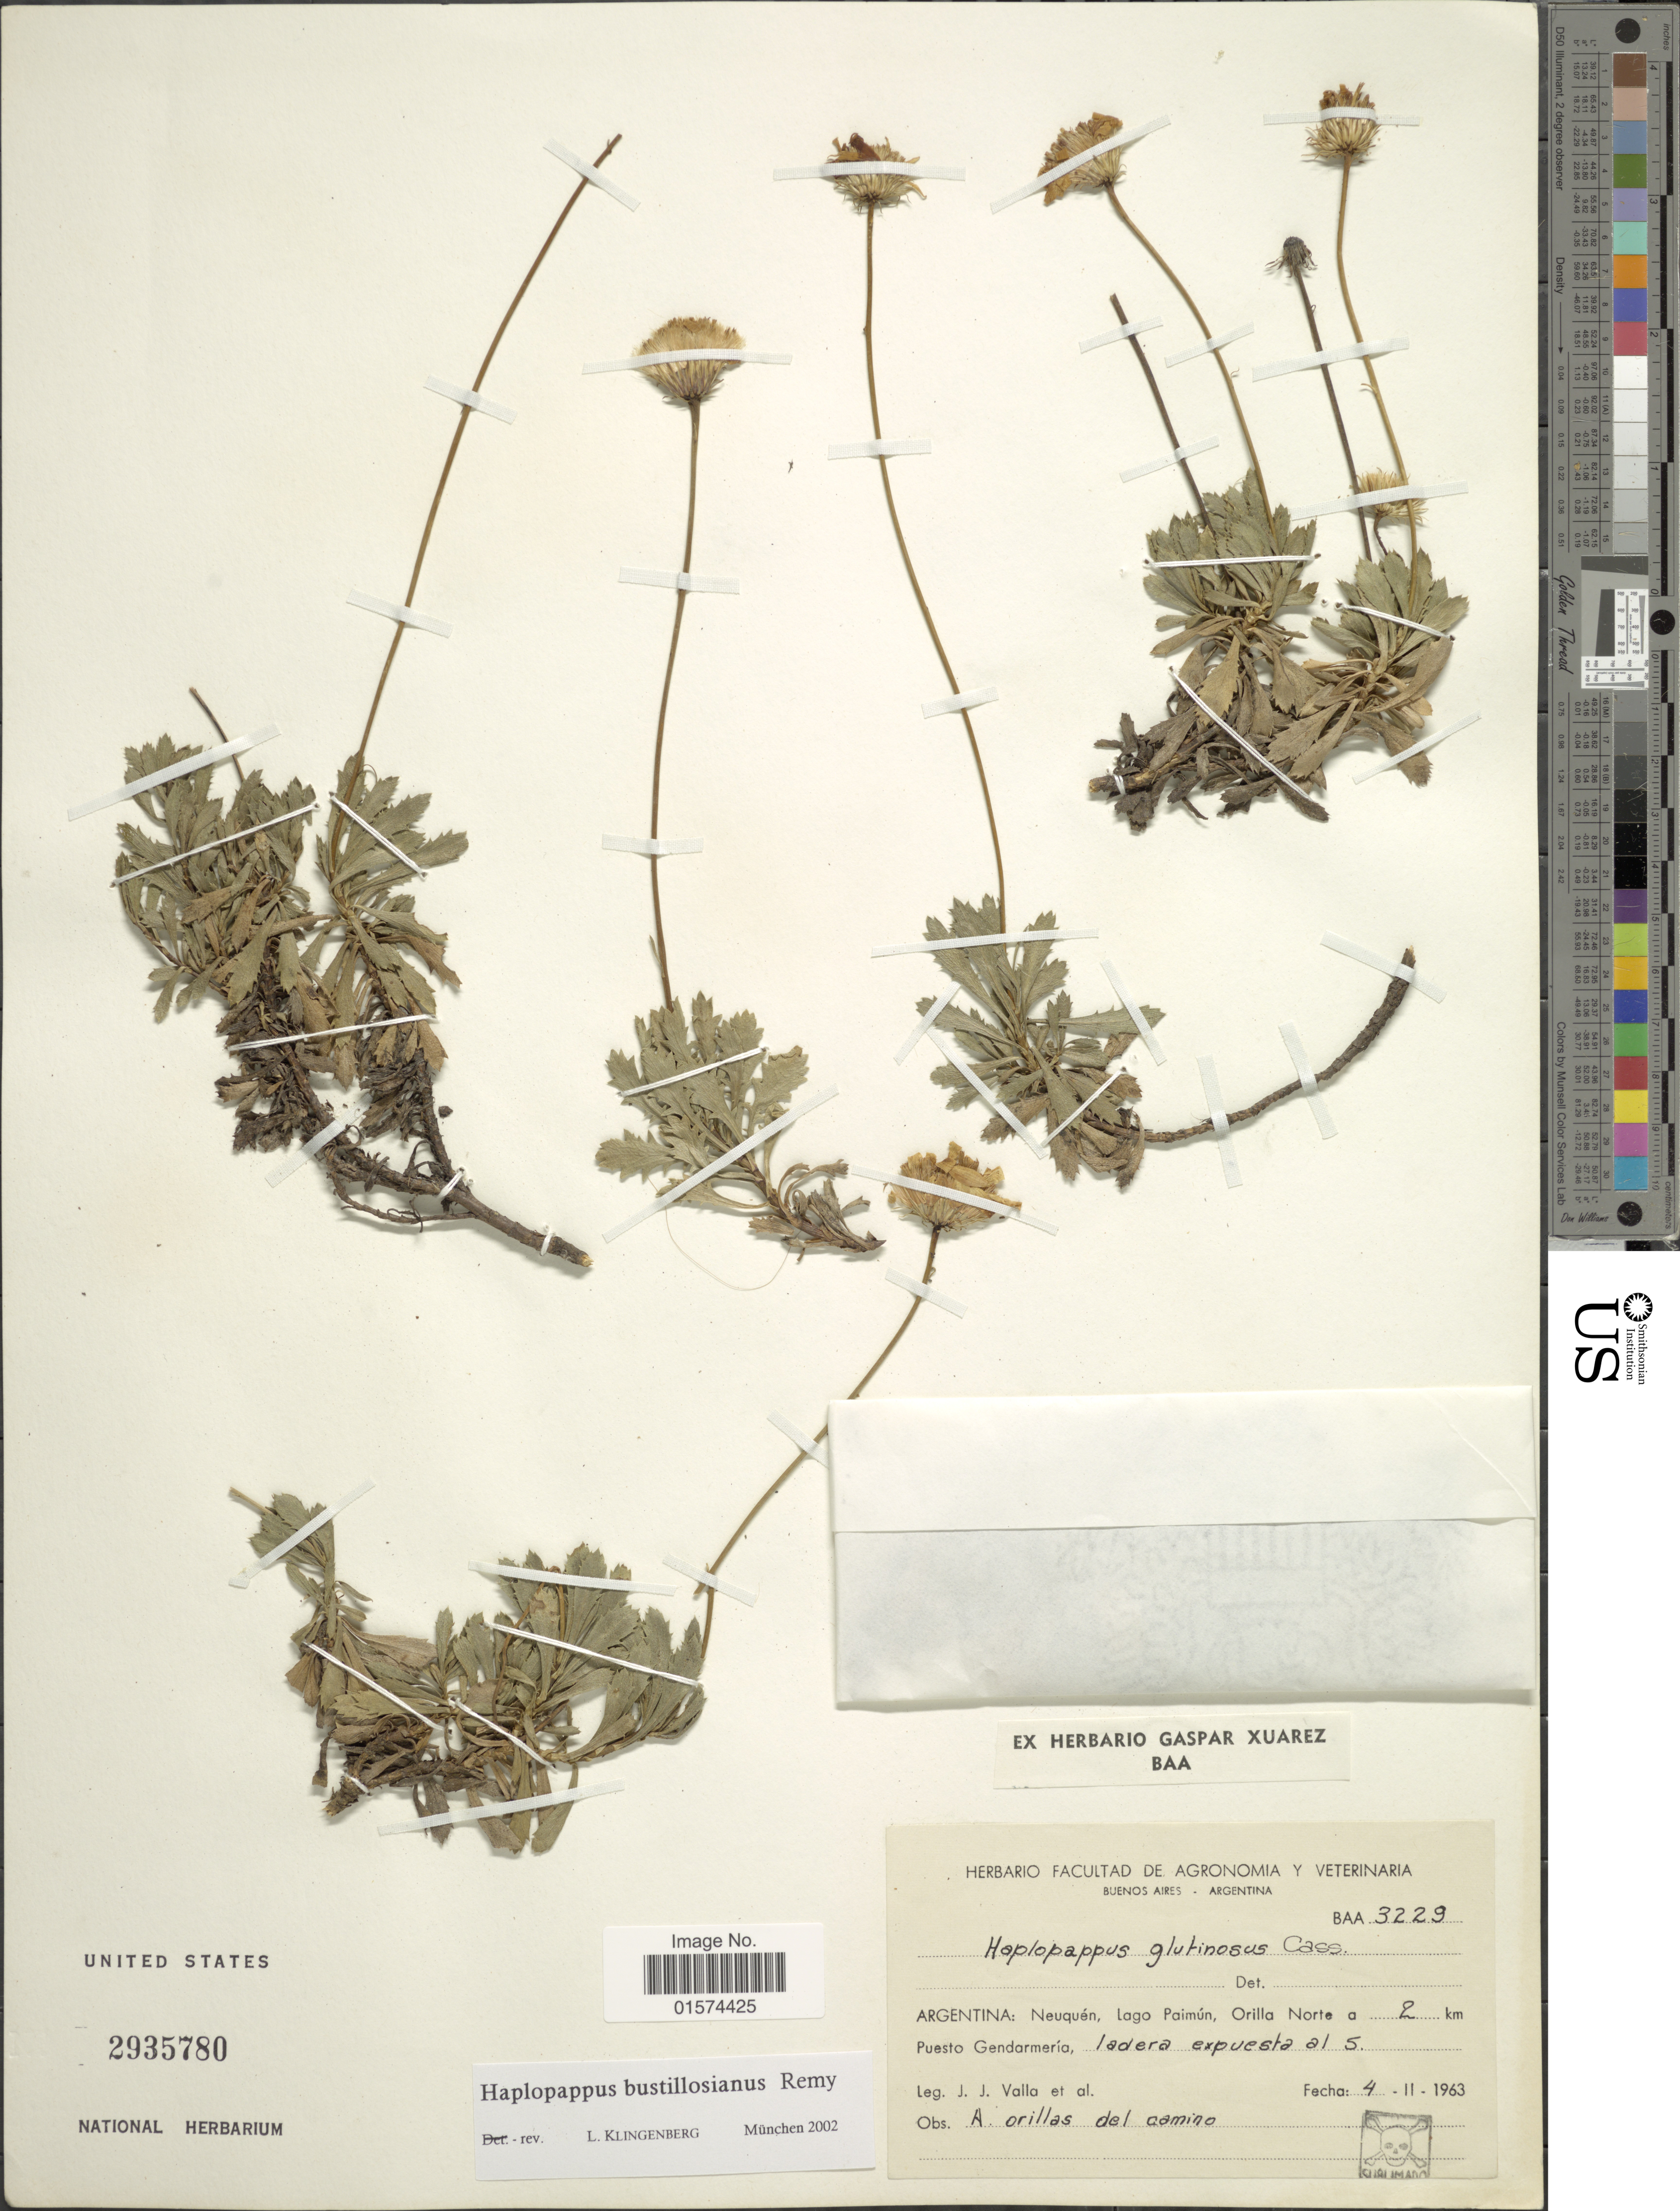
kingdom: Plantae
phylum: Tracheophyta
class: Magnoliopsida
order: Asterales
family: Asteraceae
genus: Haplopappus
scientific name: Haplopappus bustillosianus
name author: J. Rémy in Gay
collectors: J. Valla & et al.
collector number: BAA 3229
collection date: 1963-11-04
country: Argentina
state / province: Neuquen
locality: Lago Paimún, Orilla Norte a 2 km Puesto Gendarmería, ladera expuesta al S.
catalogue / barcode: US 2935780